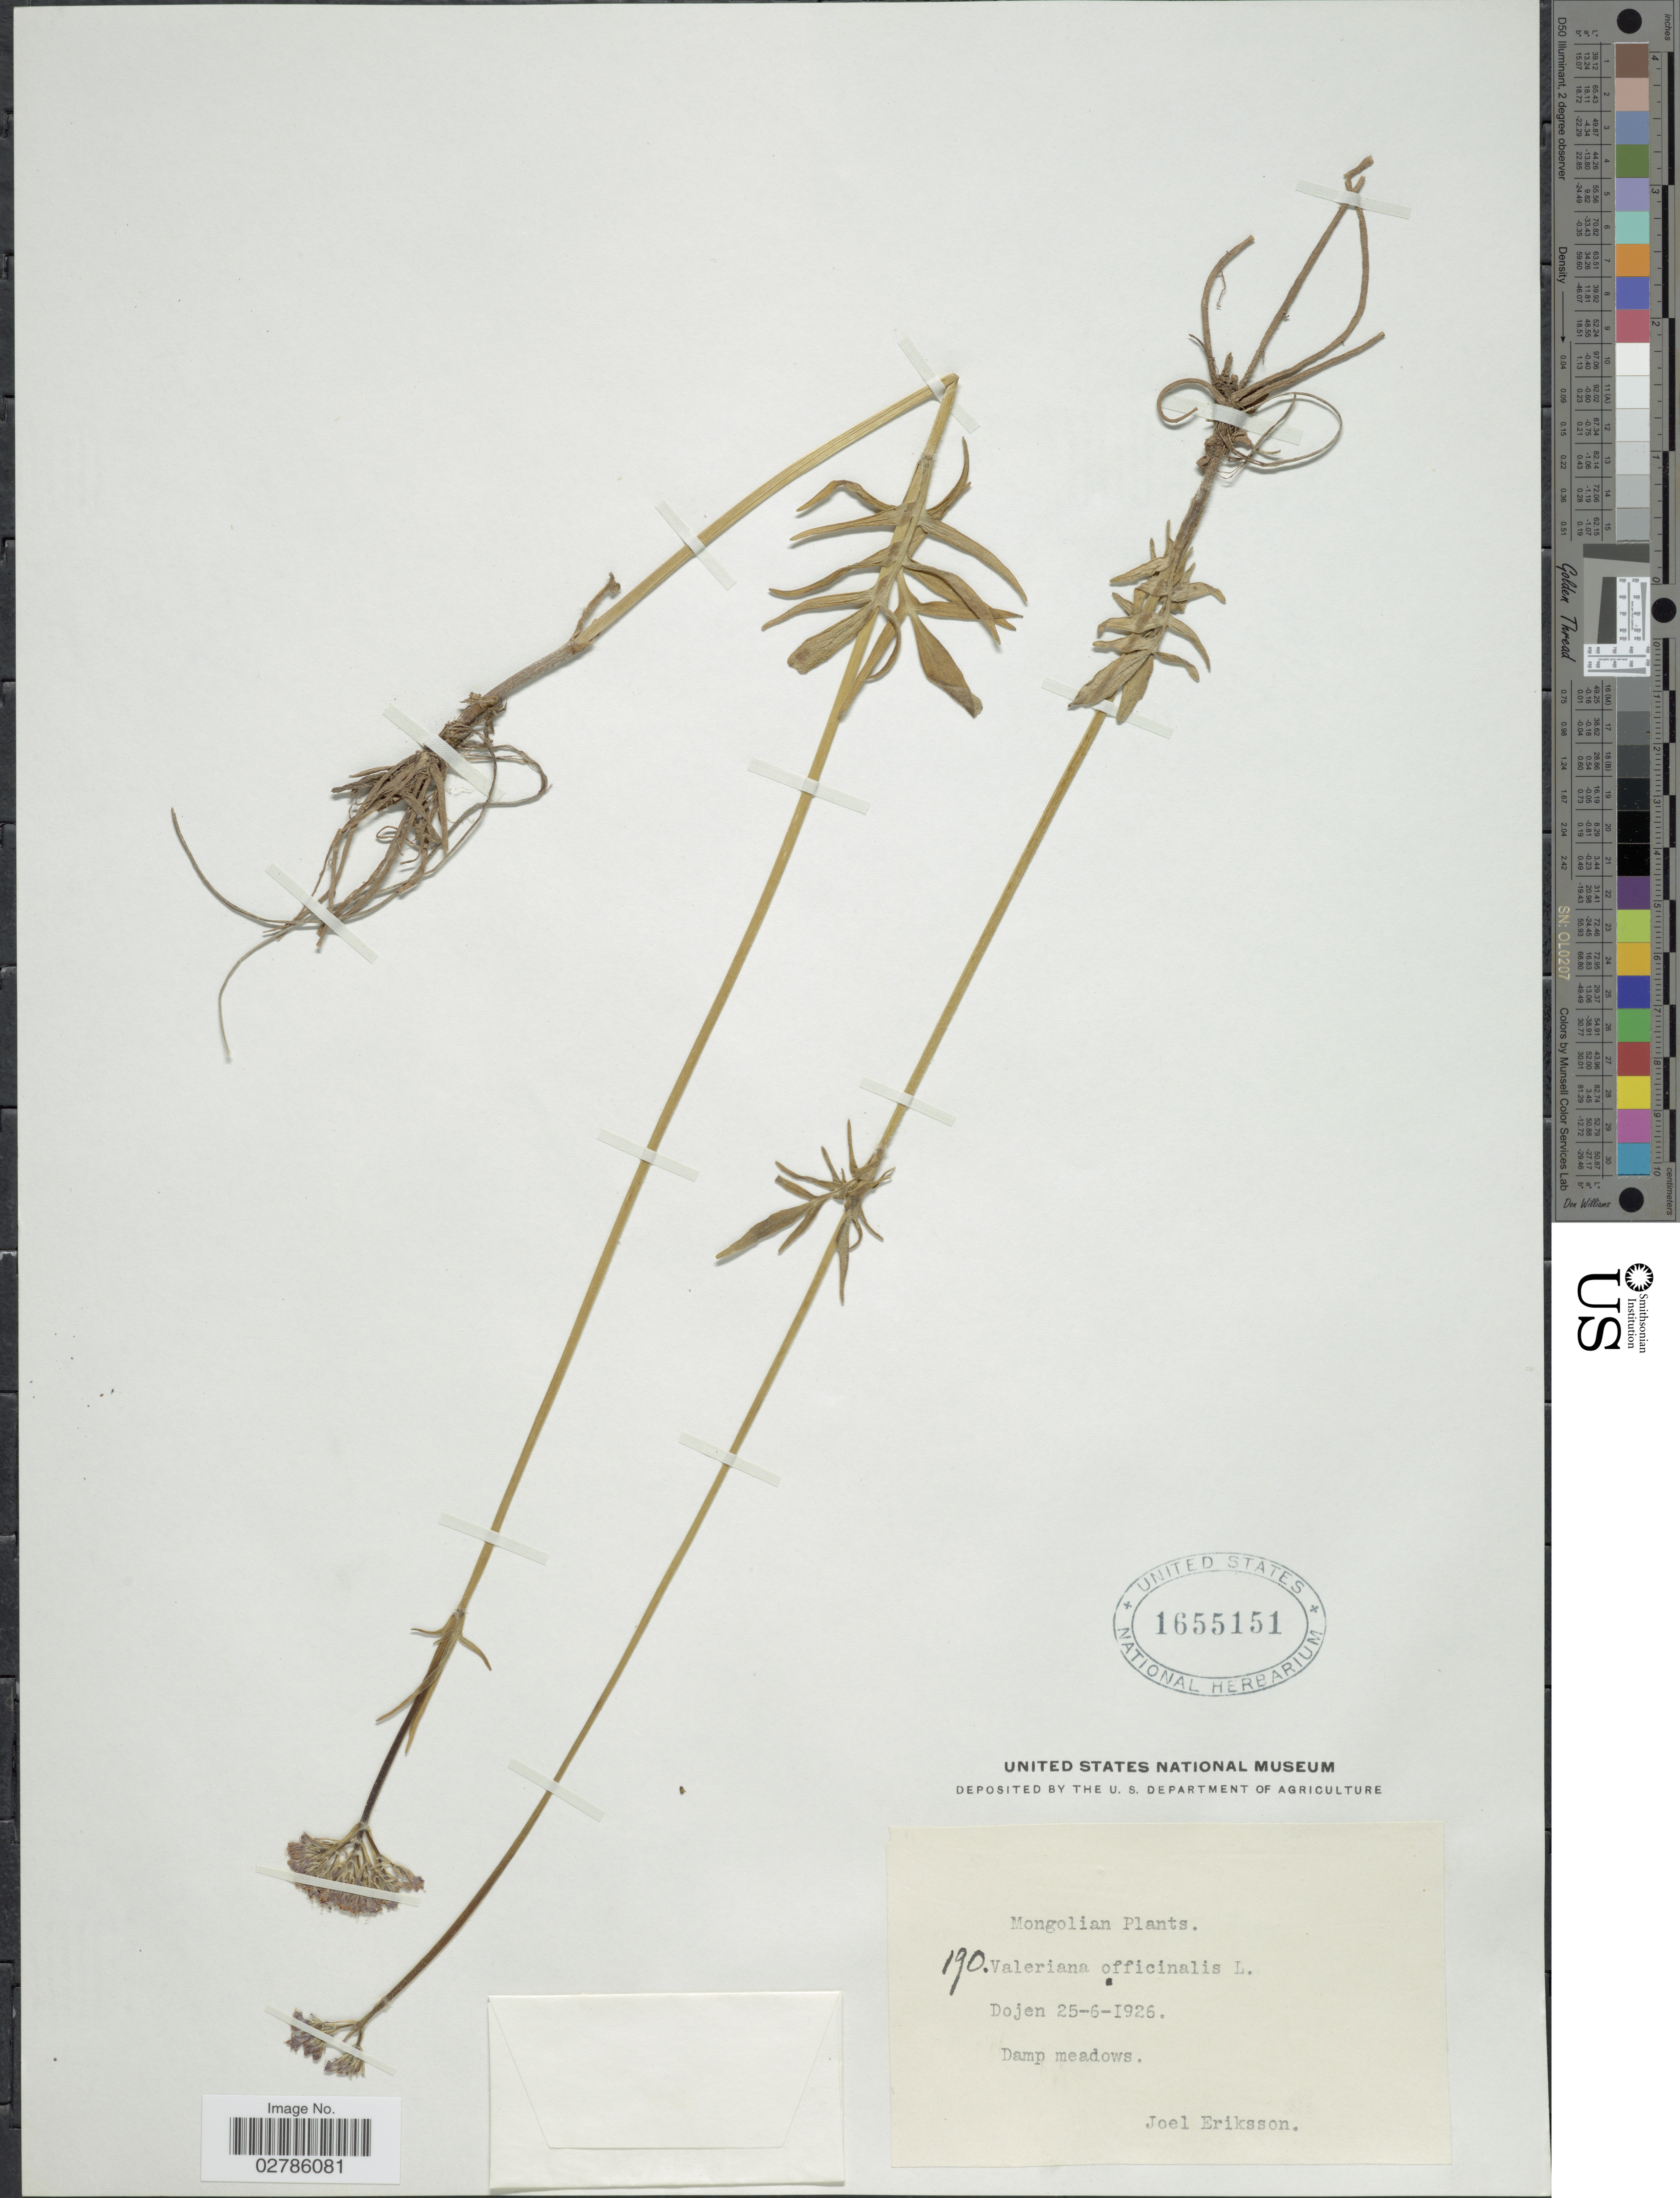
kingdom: Plantae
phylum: Tracheophyta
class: Magnoliopsida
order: Dipsacales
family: Caprifoliaceae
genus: Valeriana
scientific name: Valeriana tianschanica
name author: Kreyer ex Hand.-Mazz.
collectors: J. Eriksson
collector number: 190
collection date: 1926-06-25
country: Mongolia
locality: Dojen.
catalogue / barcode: US 1655151